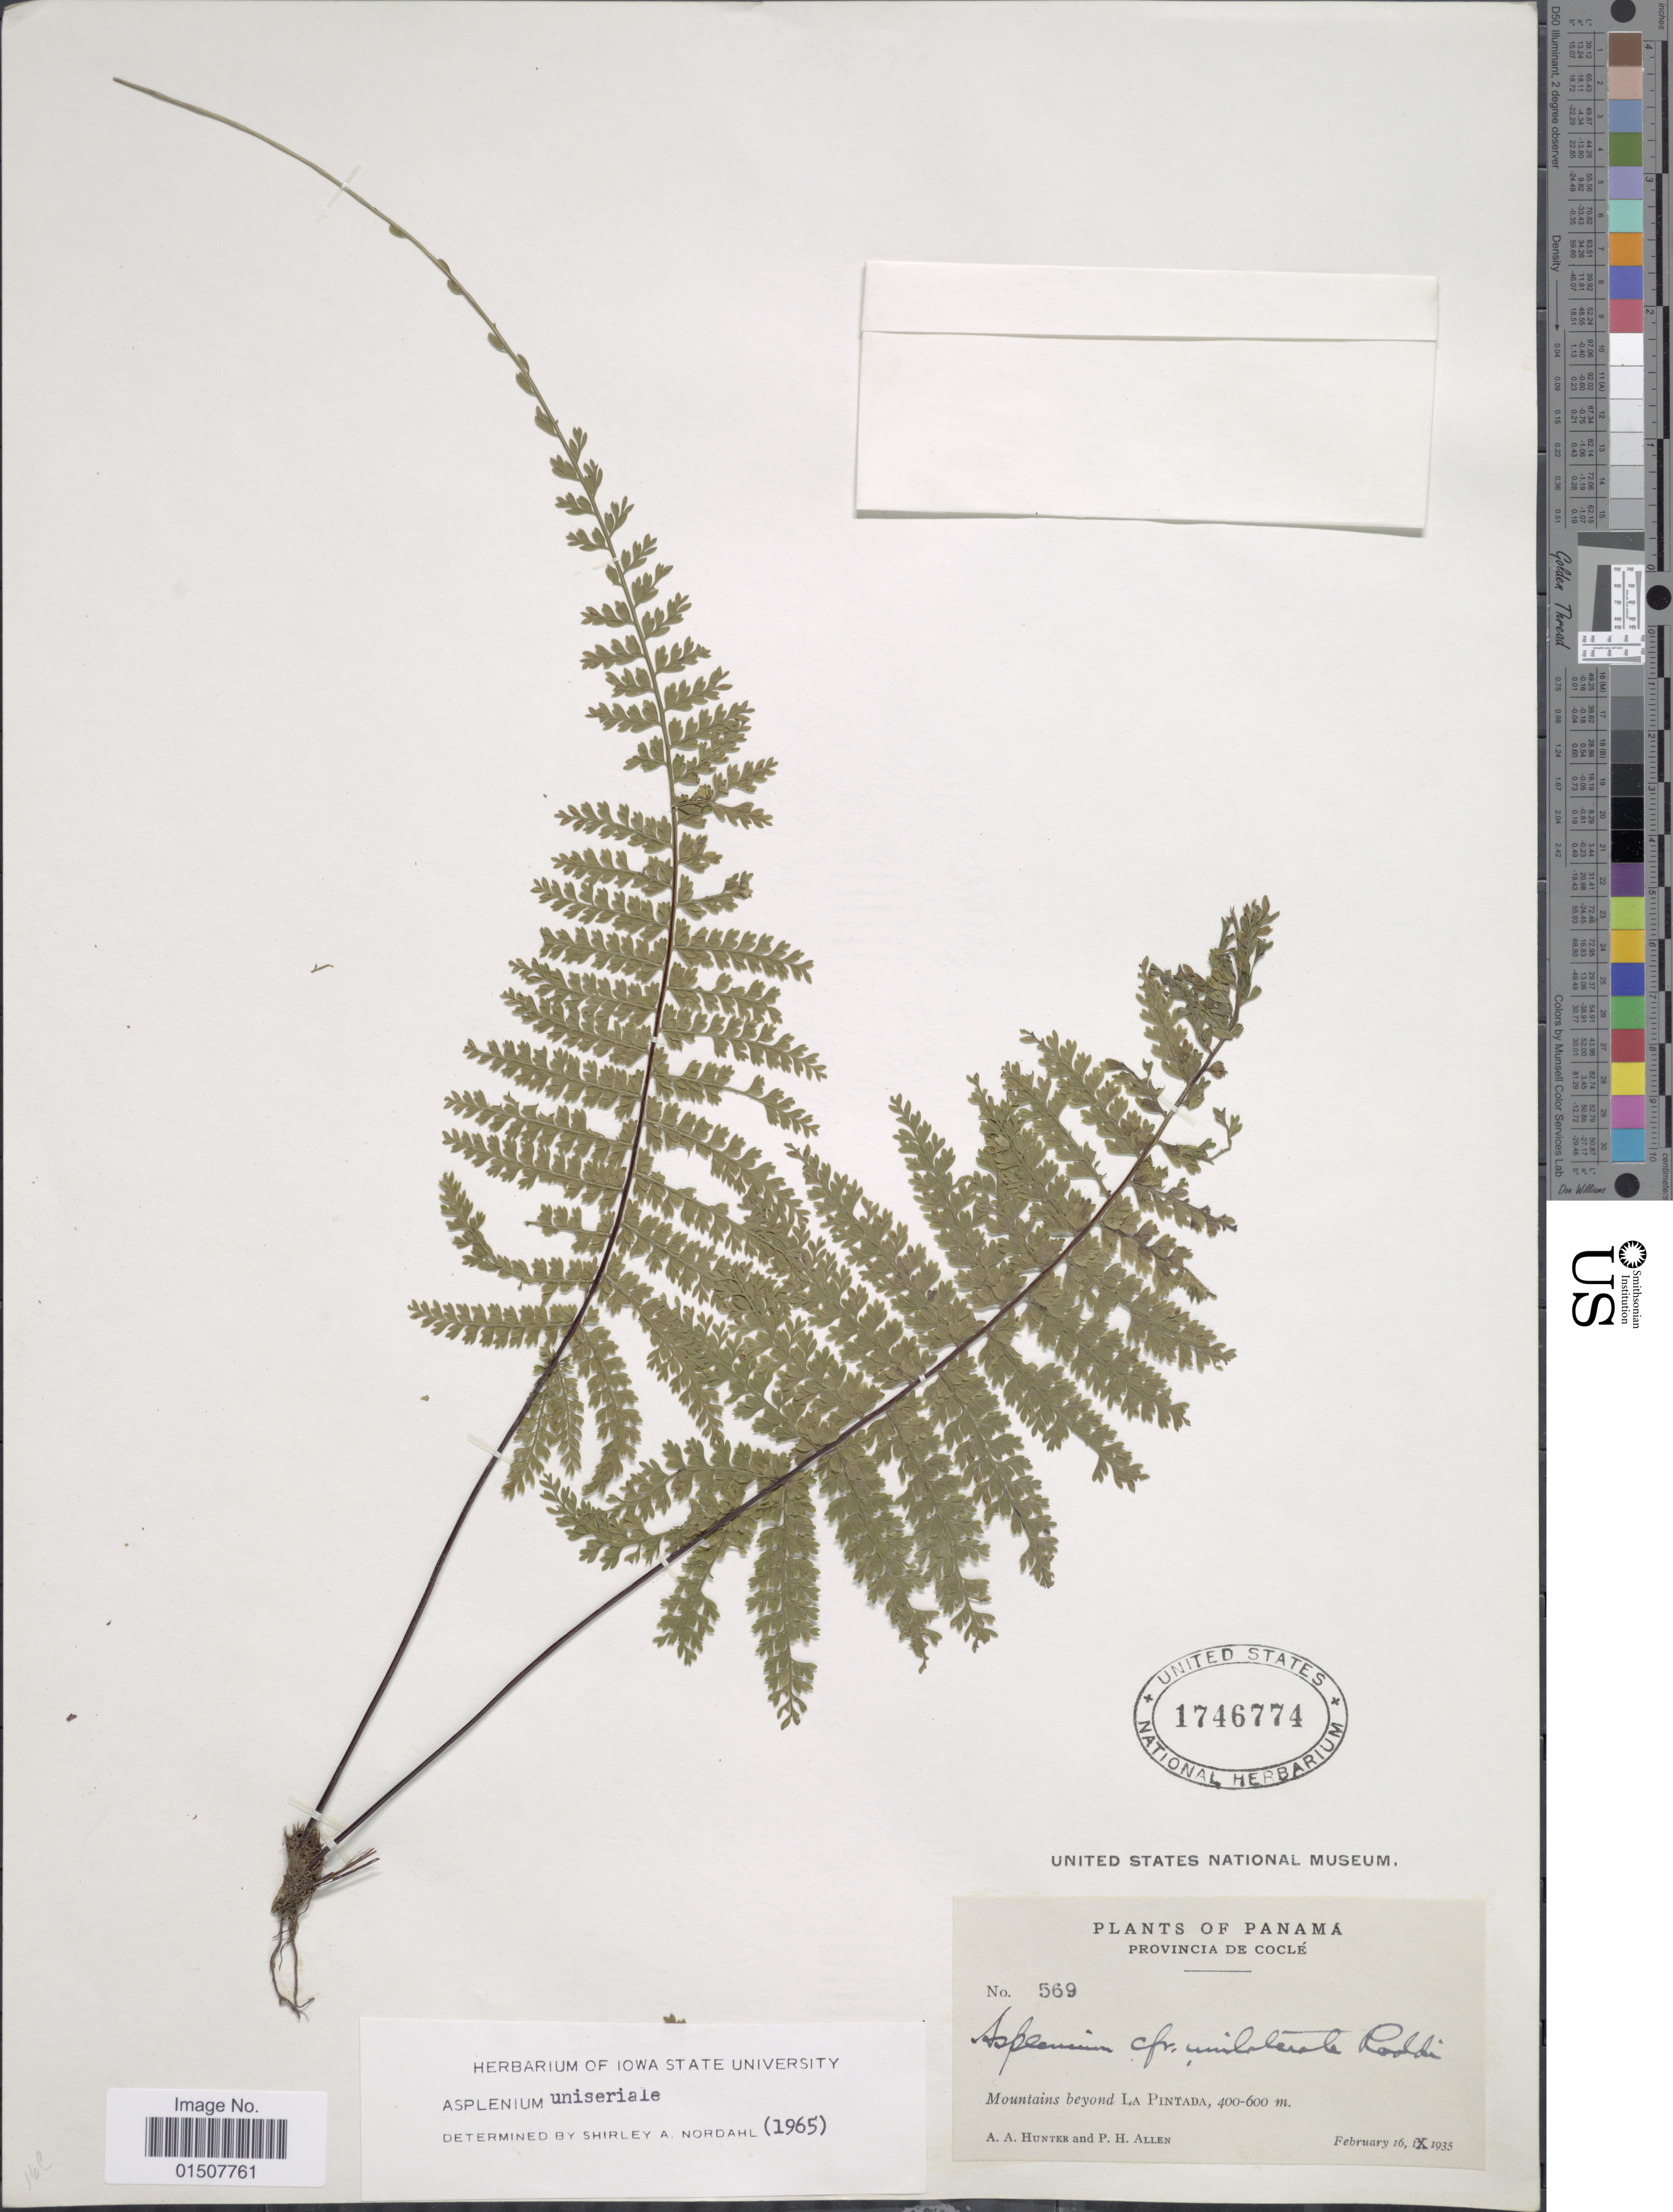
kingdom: Plantae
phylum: Tracheophyta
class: Polypodiopsida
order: Polypodiales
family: Aspleniaceae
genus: Asplenium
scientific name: Asplenium radicans var. uniserale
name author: (Raddi) L.D. Gómez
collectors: A. Hunter & P. H. Allen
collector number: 569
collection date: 1935-02-16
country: Panama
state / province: Coclé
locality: Mountains beyond La Pintada.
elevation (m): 400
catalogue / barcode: US 1746774